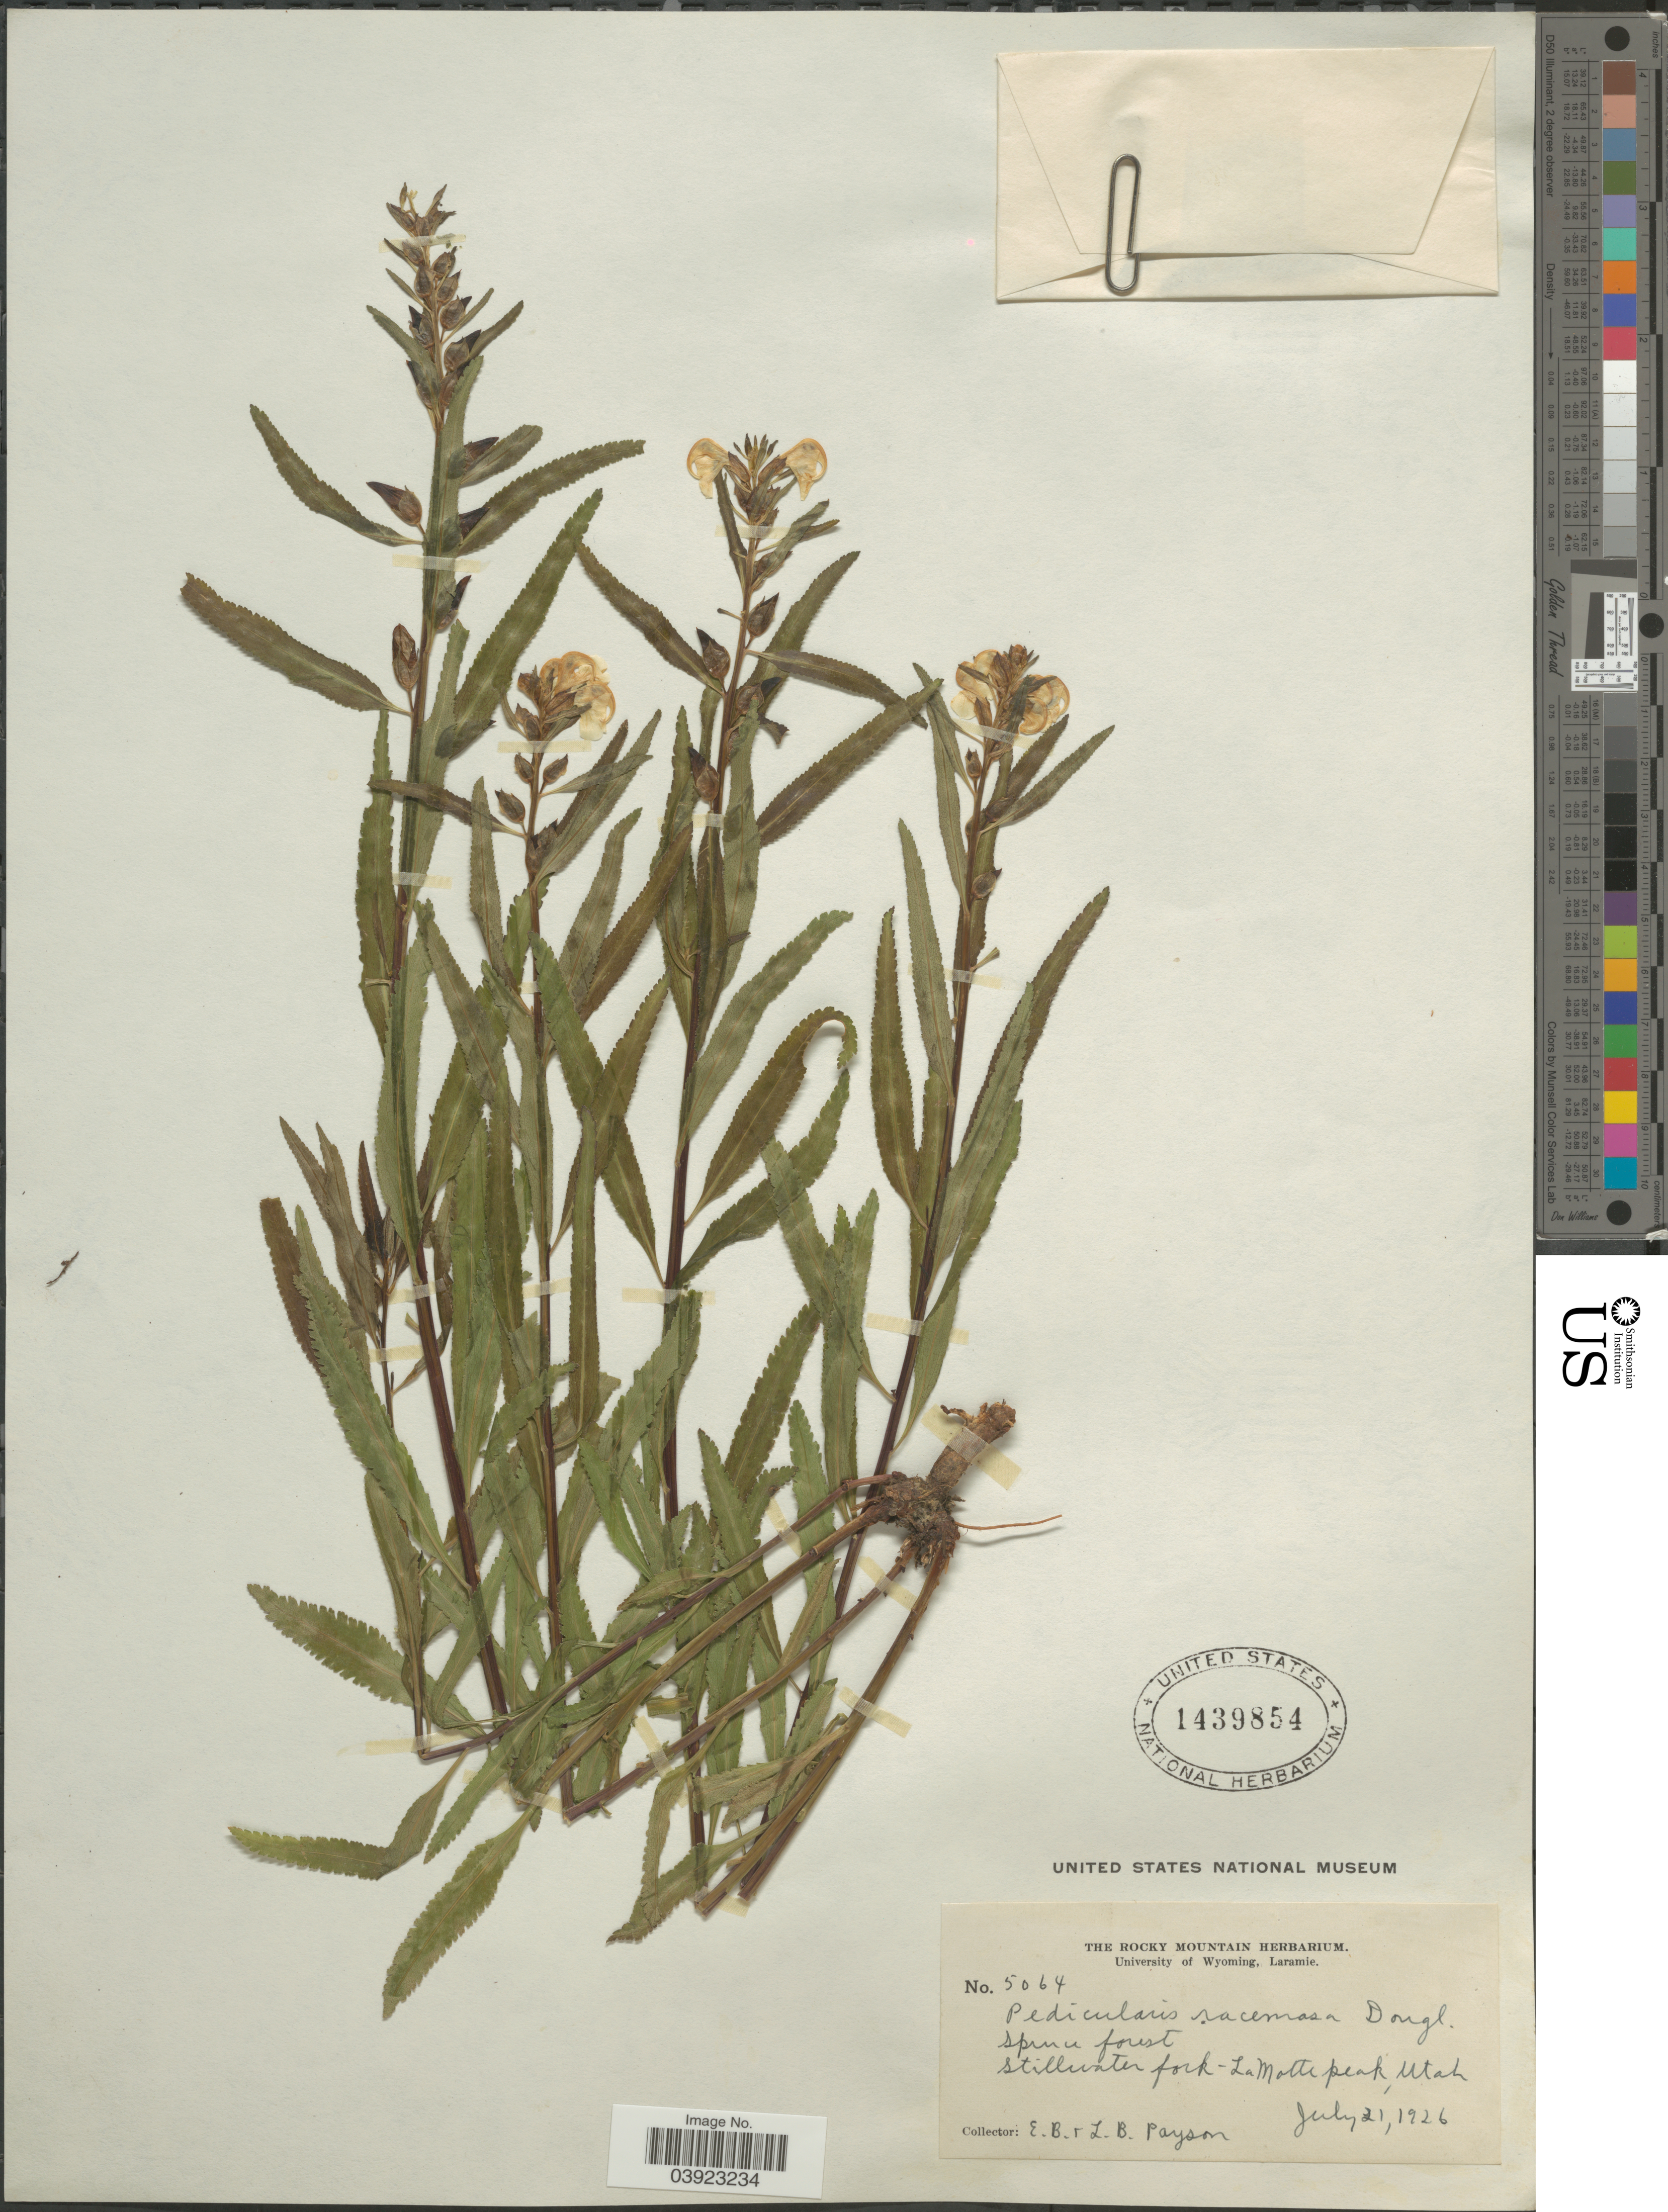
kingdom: Plantae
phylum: Tracheophyta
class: Magnoliopsida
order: Lamiales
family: Orobanchaceae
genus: Pedicularis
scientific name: Pedicularis racemosa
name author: Douglas ex Benth.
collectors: E. B. Payson & L. Payson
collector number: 5064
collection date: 1926-07-21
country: United States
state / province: Utah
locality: Stillwater fork - LaMotte Peak.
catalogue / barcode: US 1439854